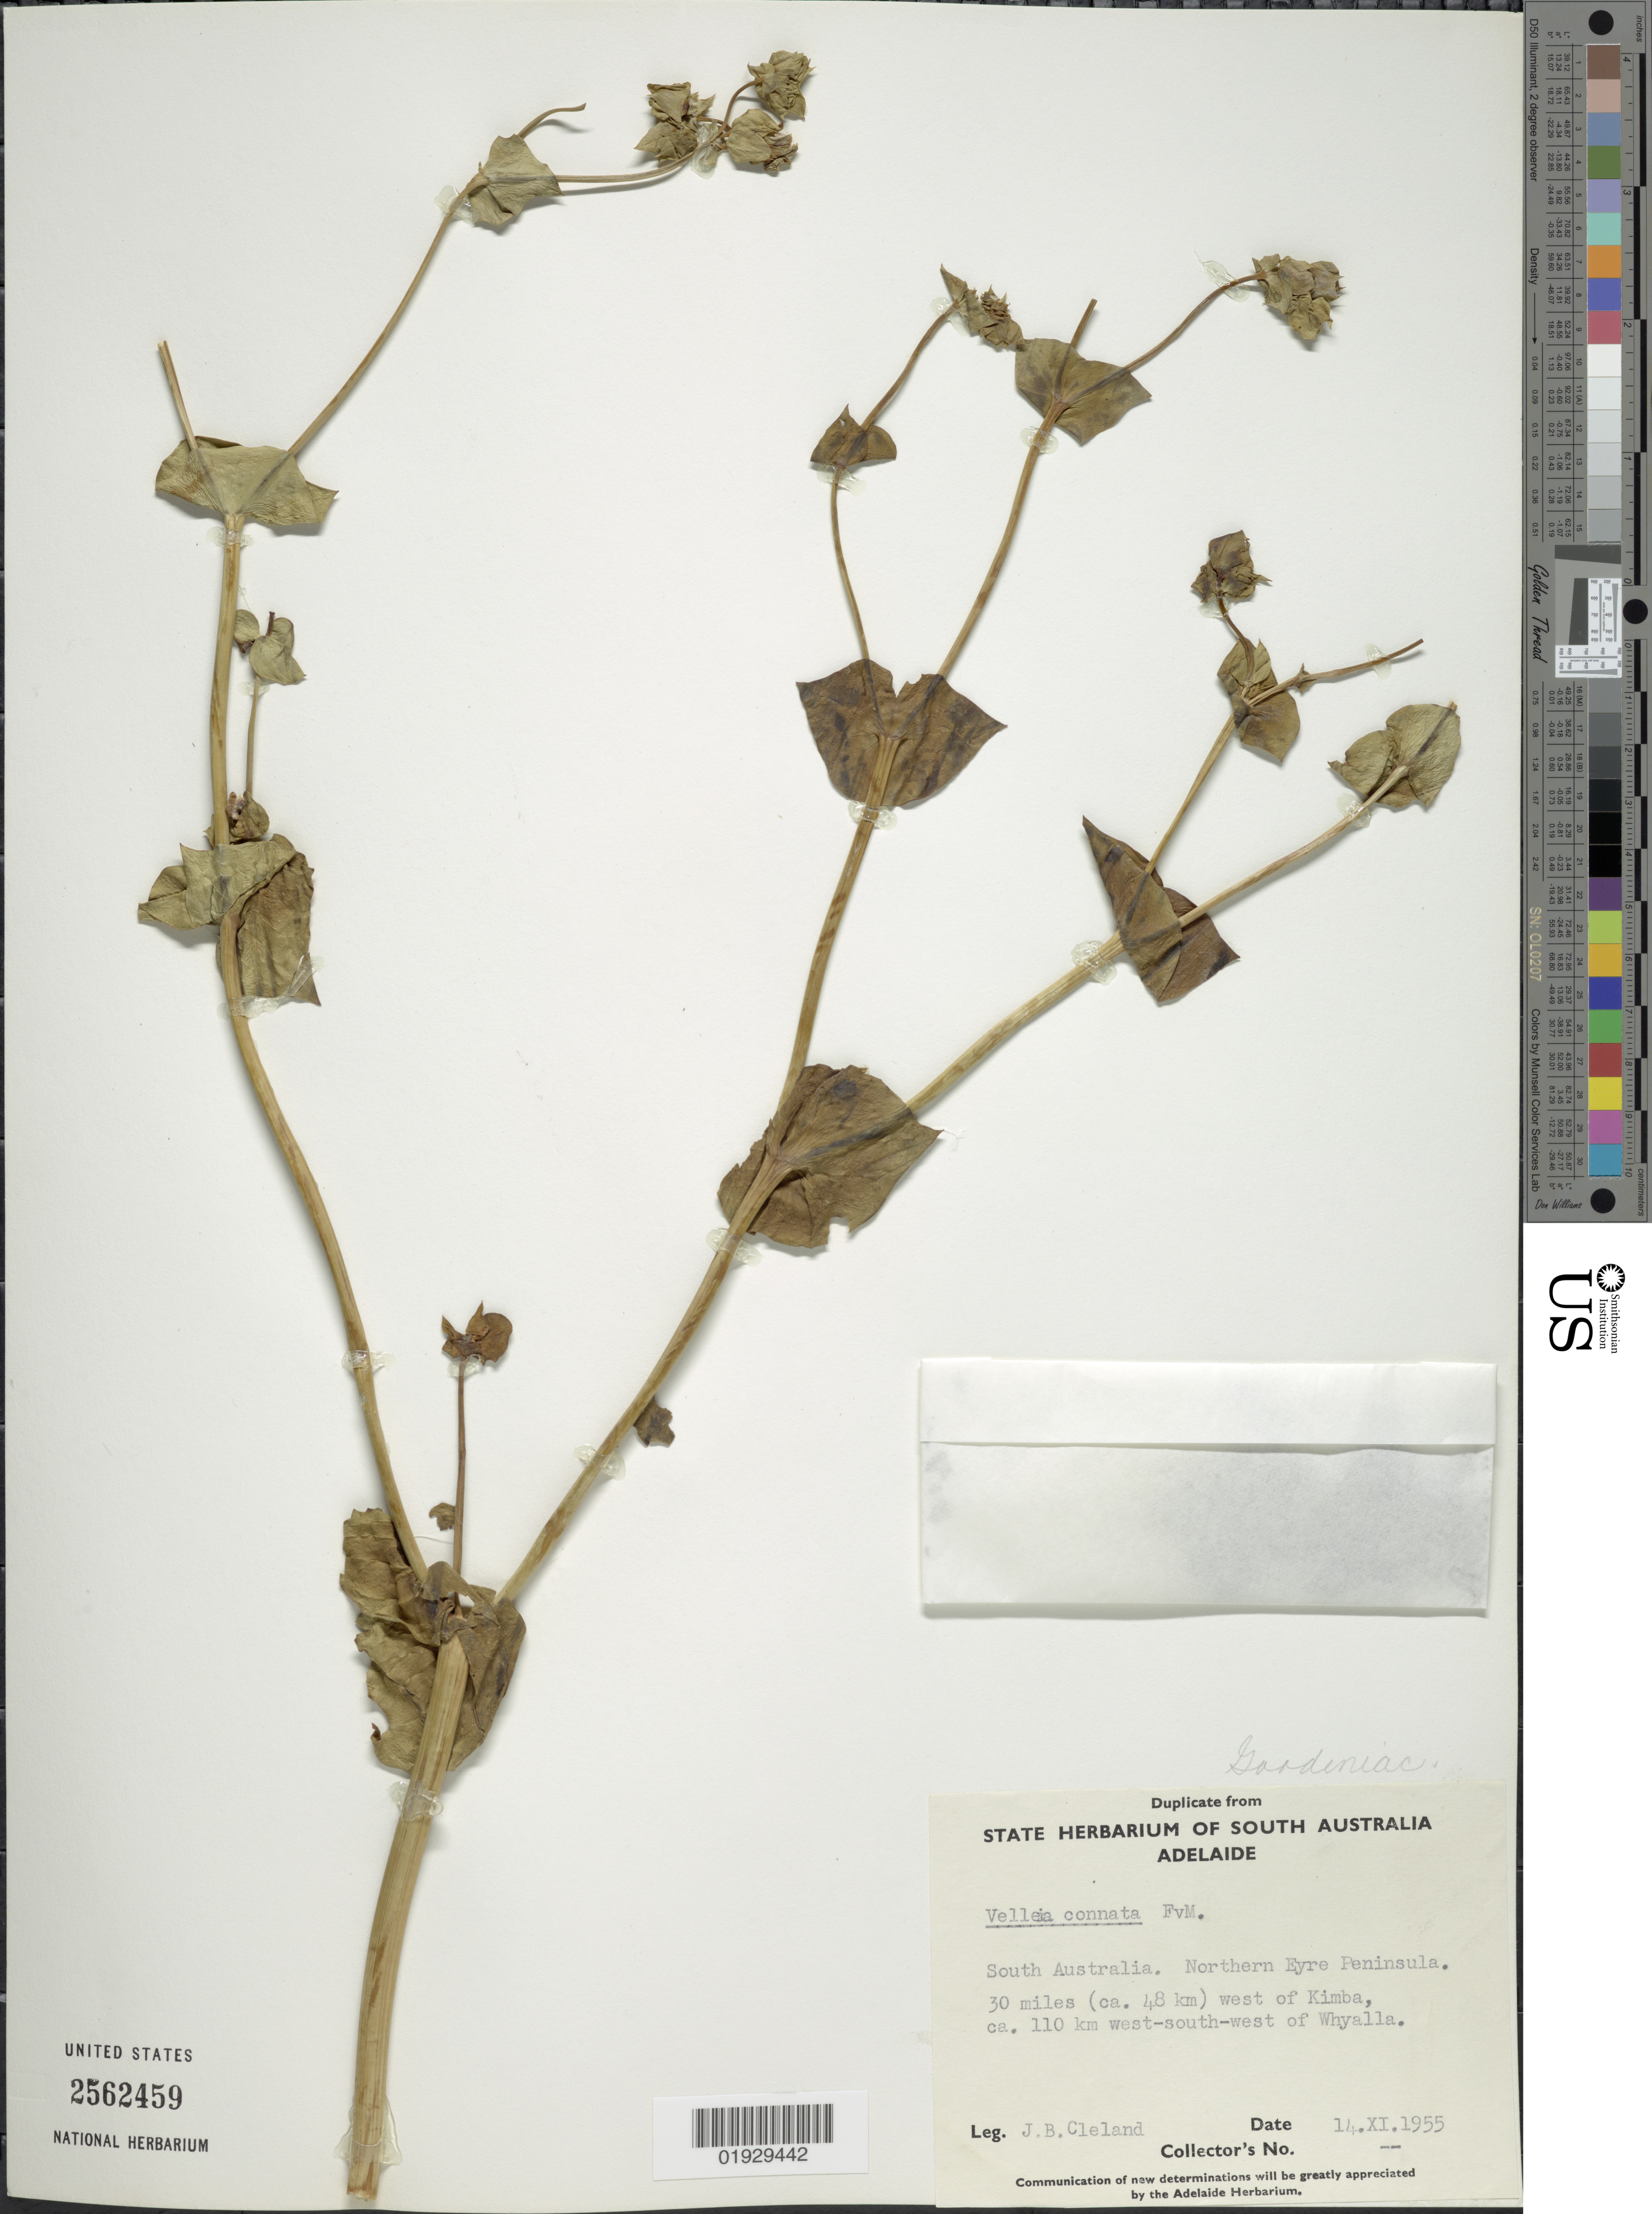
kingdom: Plantae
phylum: Tracheophyta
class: Magnoliopsida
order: Asterales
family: Goodeniaceae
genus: Velleia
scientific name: Velleia connata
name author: F. Muell.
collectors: J. Cleland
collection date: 1955-11-14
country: Australia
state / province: South Australia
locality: Northern Eyre Peninsula, 30 miles (ca. 48 km) west of Kimba, ca. 110 km west-south-west of Whyalla.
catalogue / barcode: US 2562459